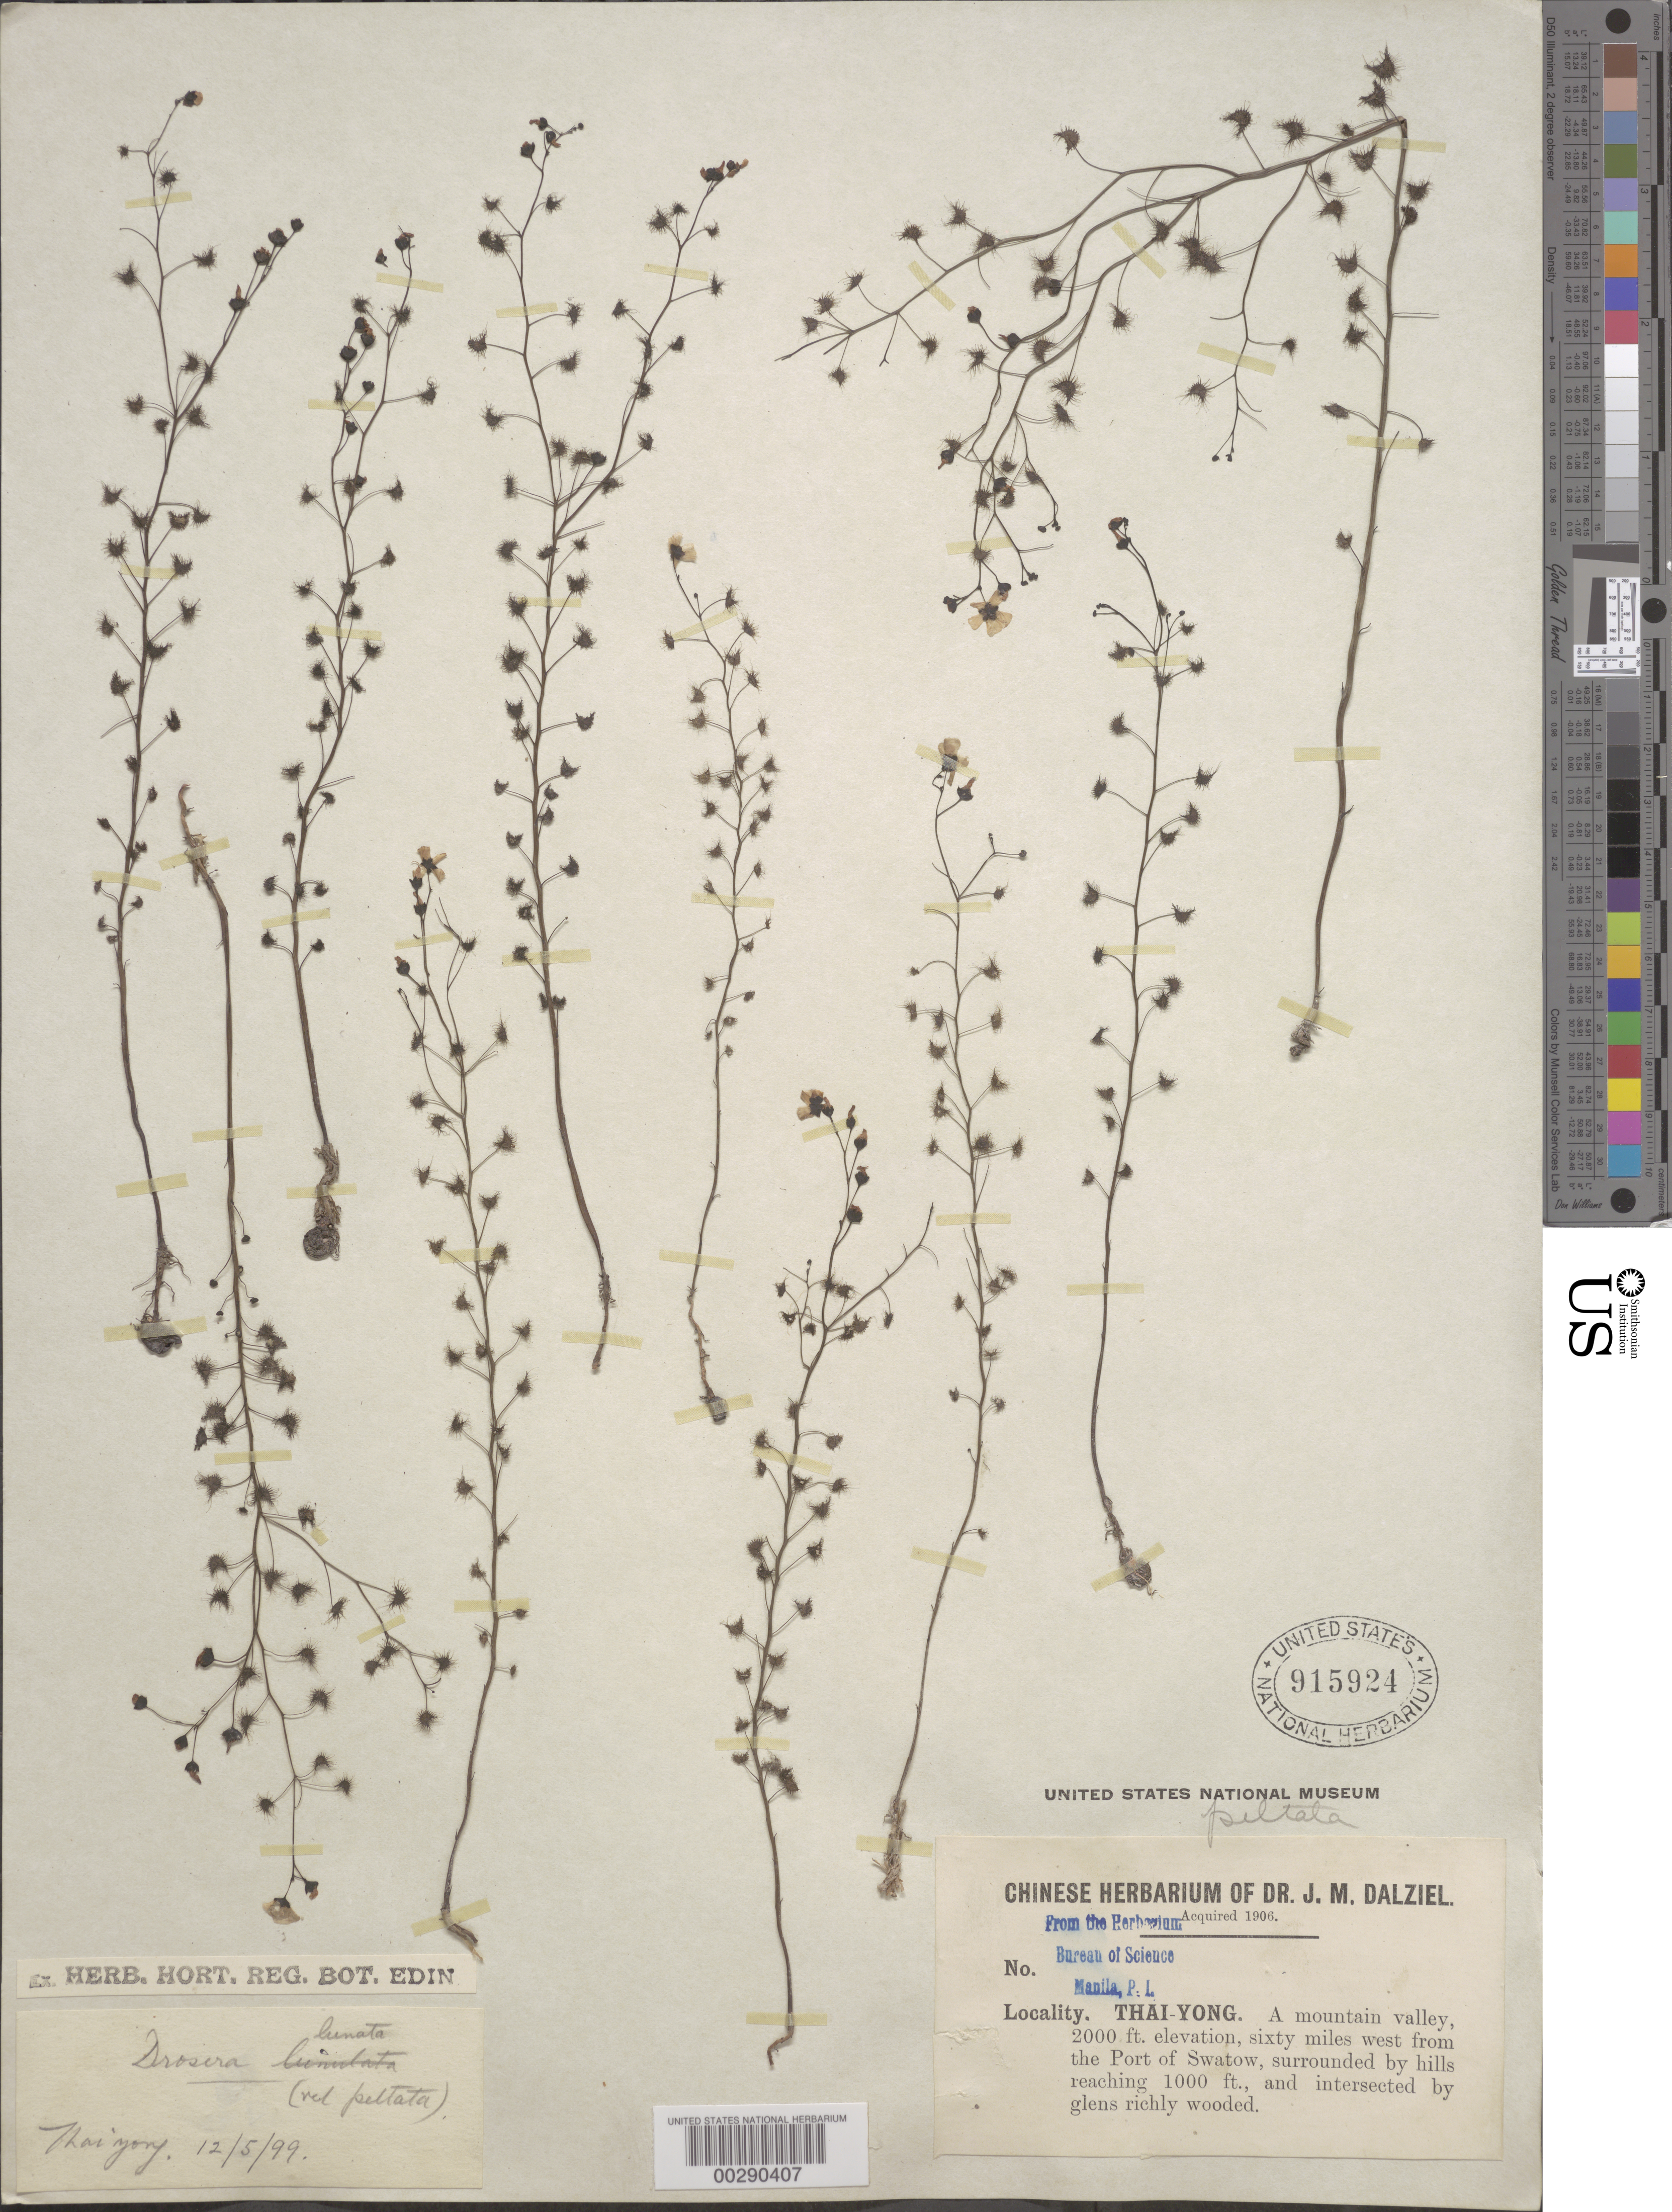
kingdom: Plantae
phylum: Tracheophyta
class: Magnoliopsida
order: Caryophyllales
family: Droseraceae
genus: Drosera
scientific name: Drosera peltata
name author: Sm. ex Willd.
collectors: ex Herb. J.M. Dalziel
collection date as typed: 12 May 1899 or 05 Dec 1899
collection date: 1899-05-12 or 1899-12-05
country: China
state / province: Guangdong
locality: Thai-yong, w of swatow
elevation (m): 610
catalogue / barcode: US 915924